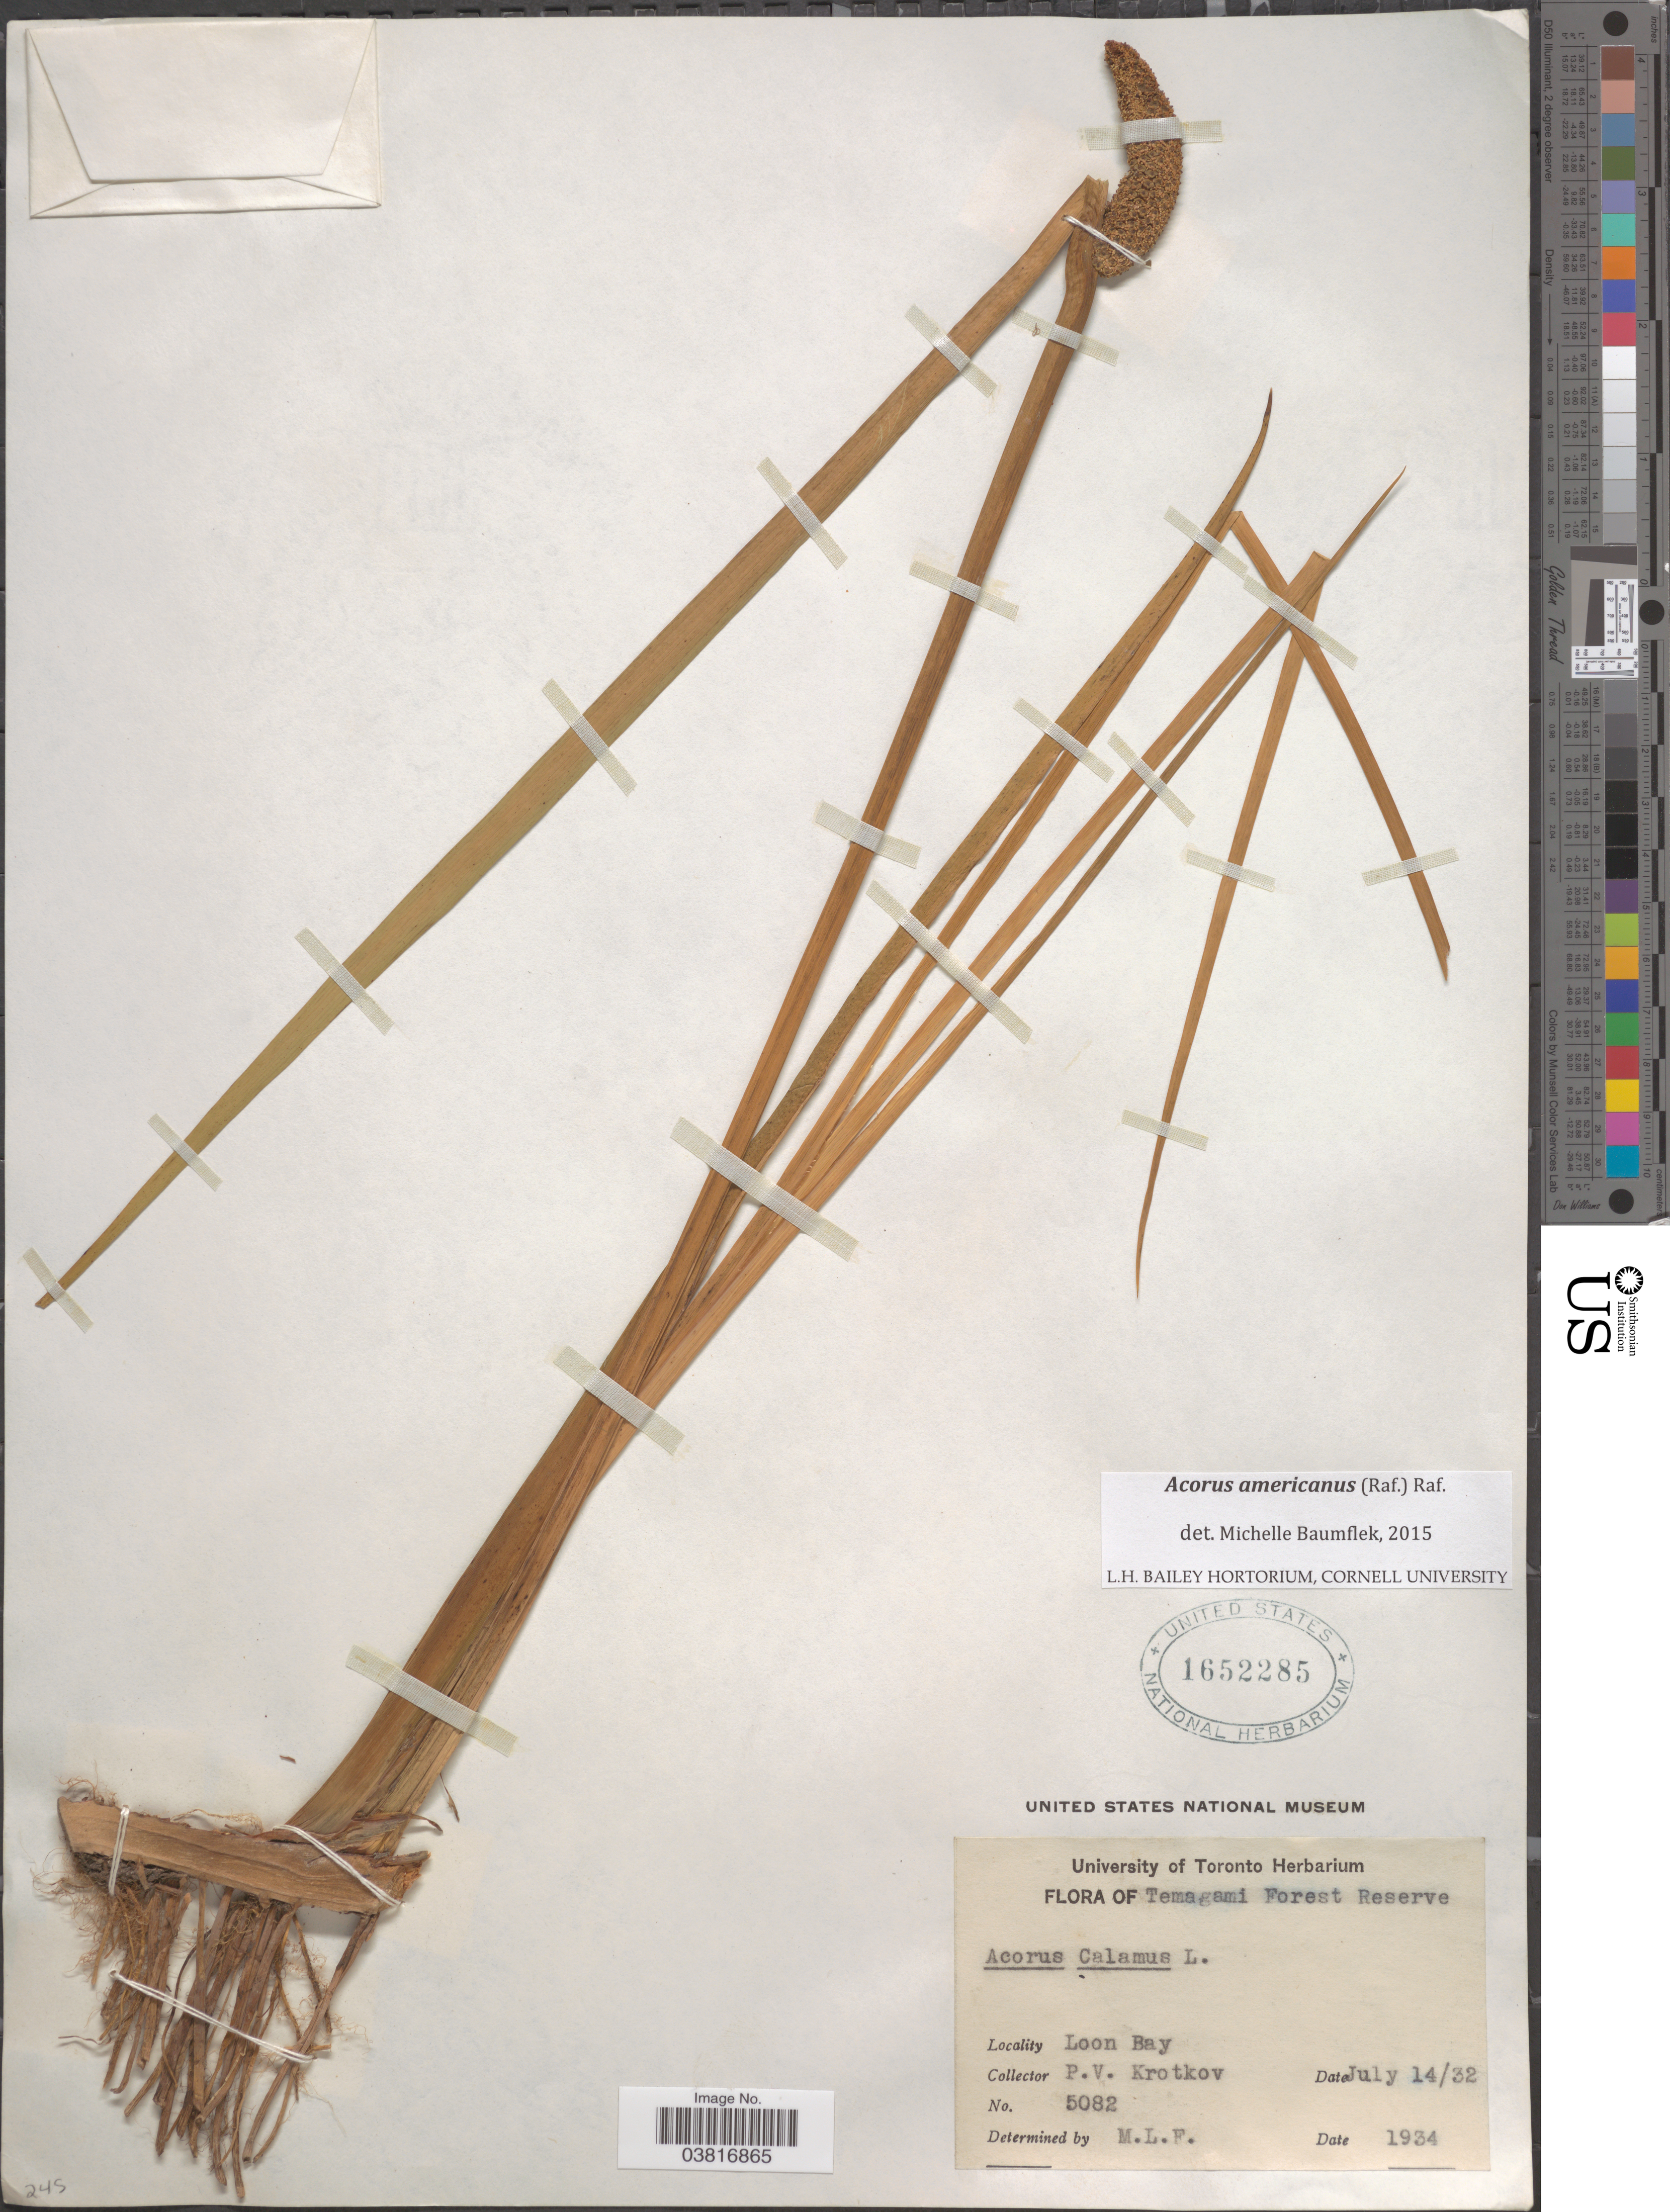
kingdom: Plantae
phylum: Tracheophyta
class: Liliopsida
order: Acorales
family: Acoraceae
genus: Acorus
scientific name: Acorus americanus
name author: (Raf.) Raf.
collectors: P. V. Krotkov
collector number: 5082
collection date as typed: Transcribed d/m/y: 14/7/32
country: Canada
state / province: Ontario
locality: Temagami Forest Reserve. Loon Bay.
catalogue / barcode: US 1652285